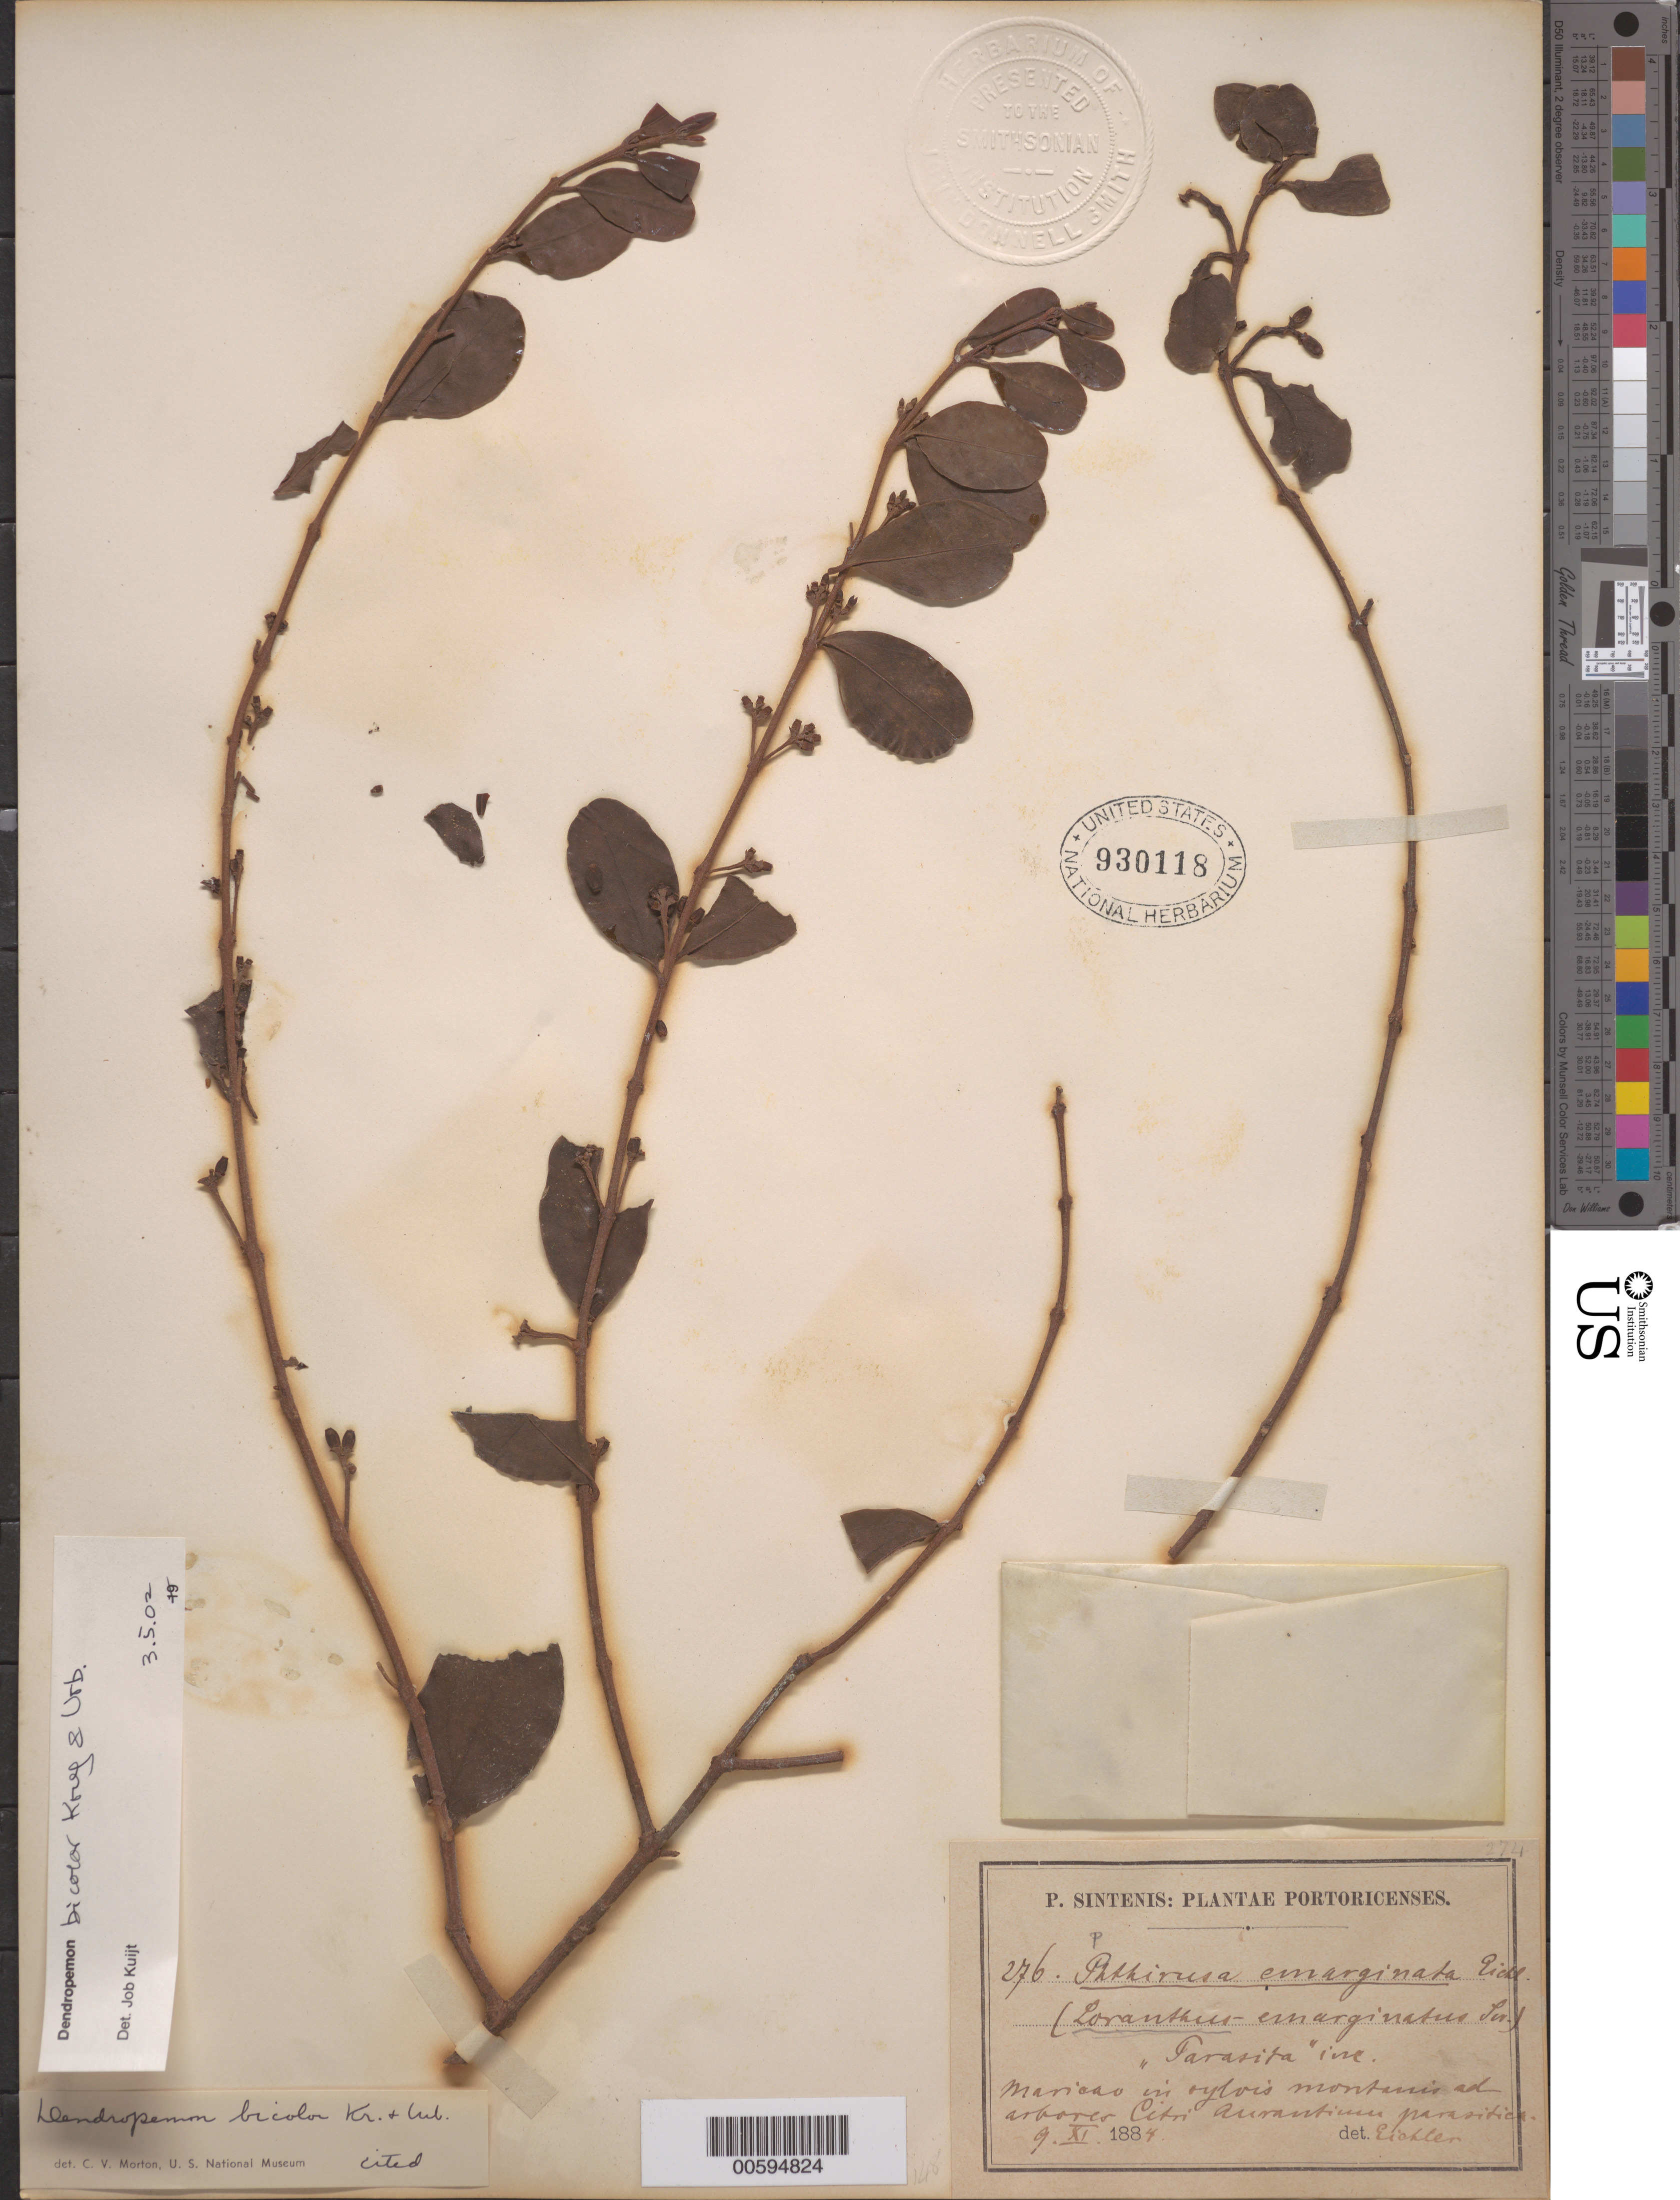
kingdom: Plantae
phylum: Tracheophyta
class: Magnoliopsida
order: Santalales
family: Loranthaceae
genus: Dendropemon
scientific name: Dendropemon bicolor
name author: Krug & Urb.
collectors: P. Sintenis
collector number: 276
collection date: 1884-11-09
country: Puerto Rico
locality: Portoricenses. Maricao in sylvis montanis.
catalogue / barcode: US 930118